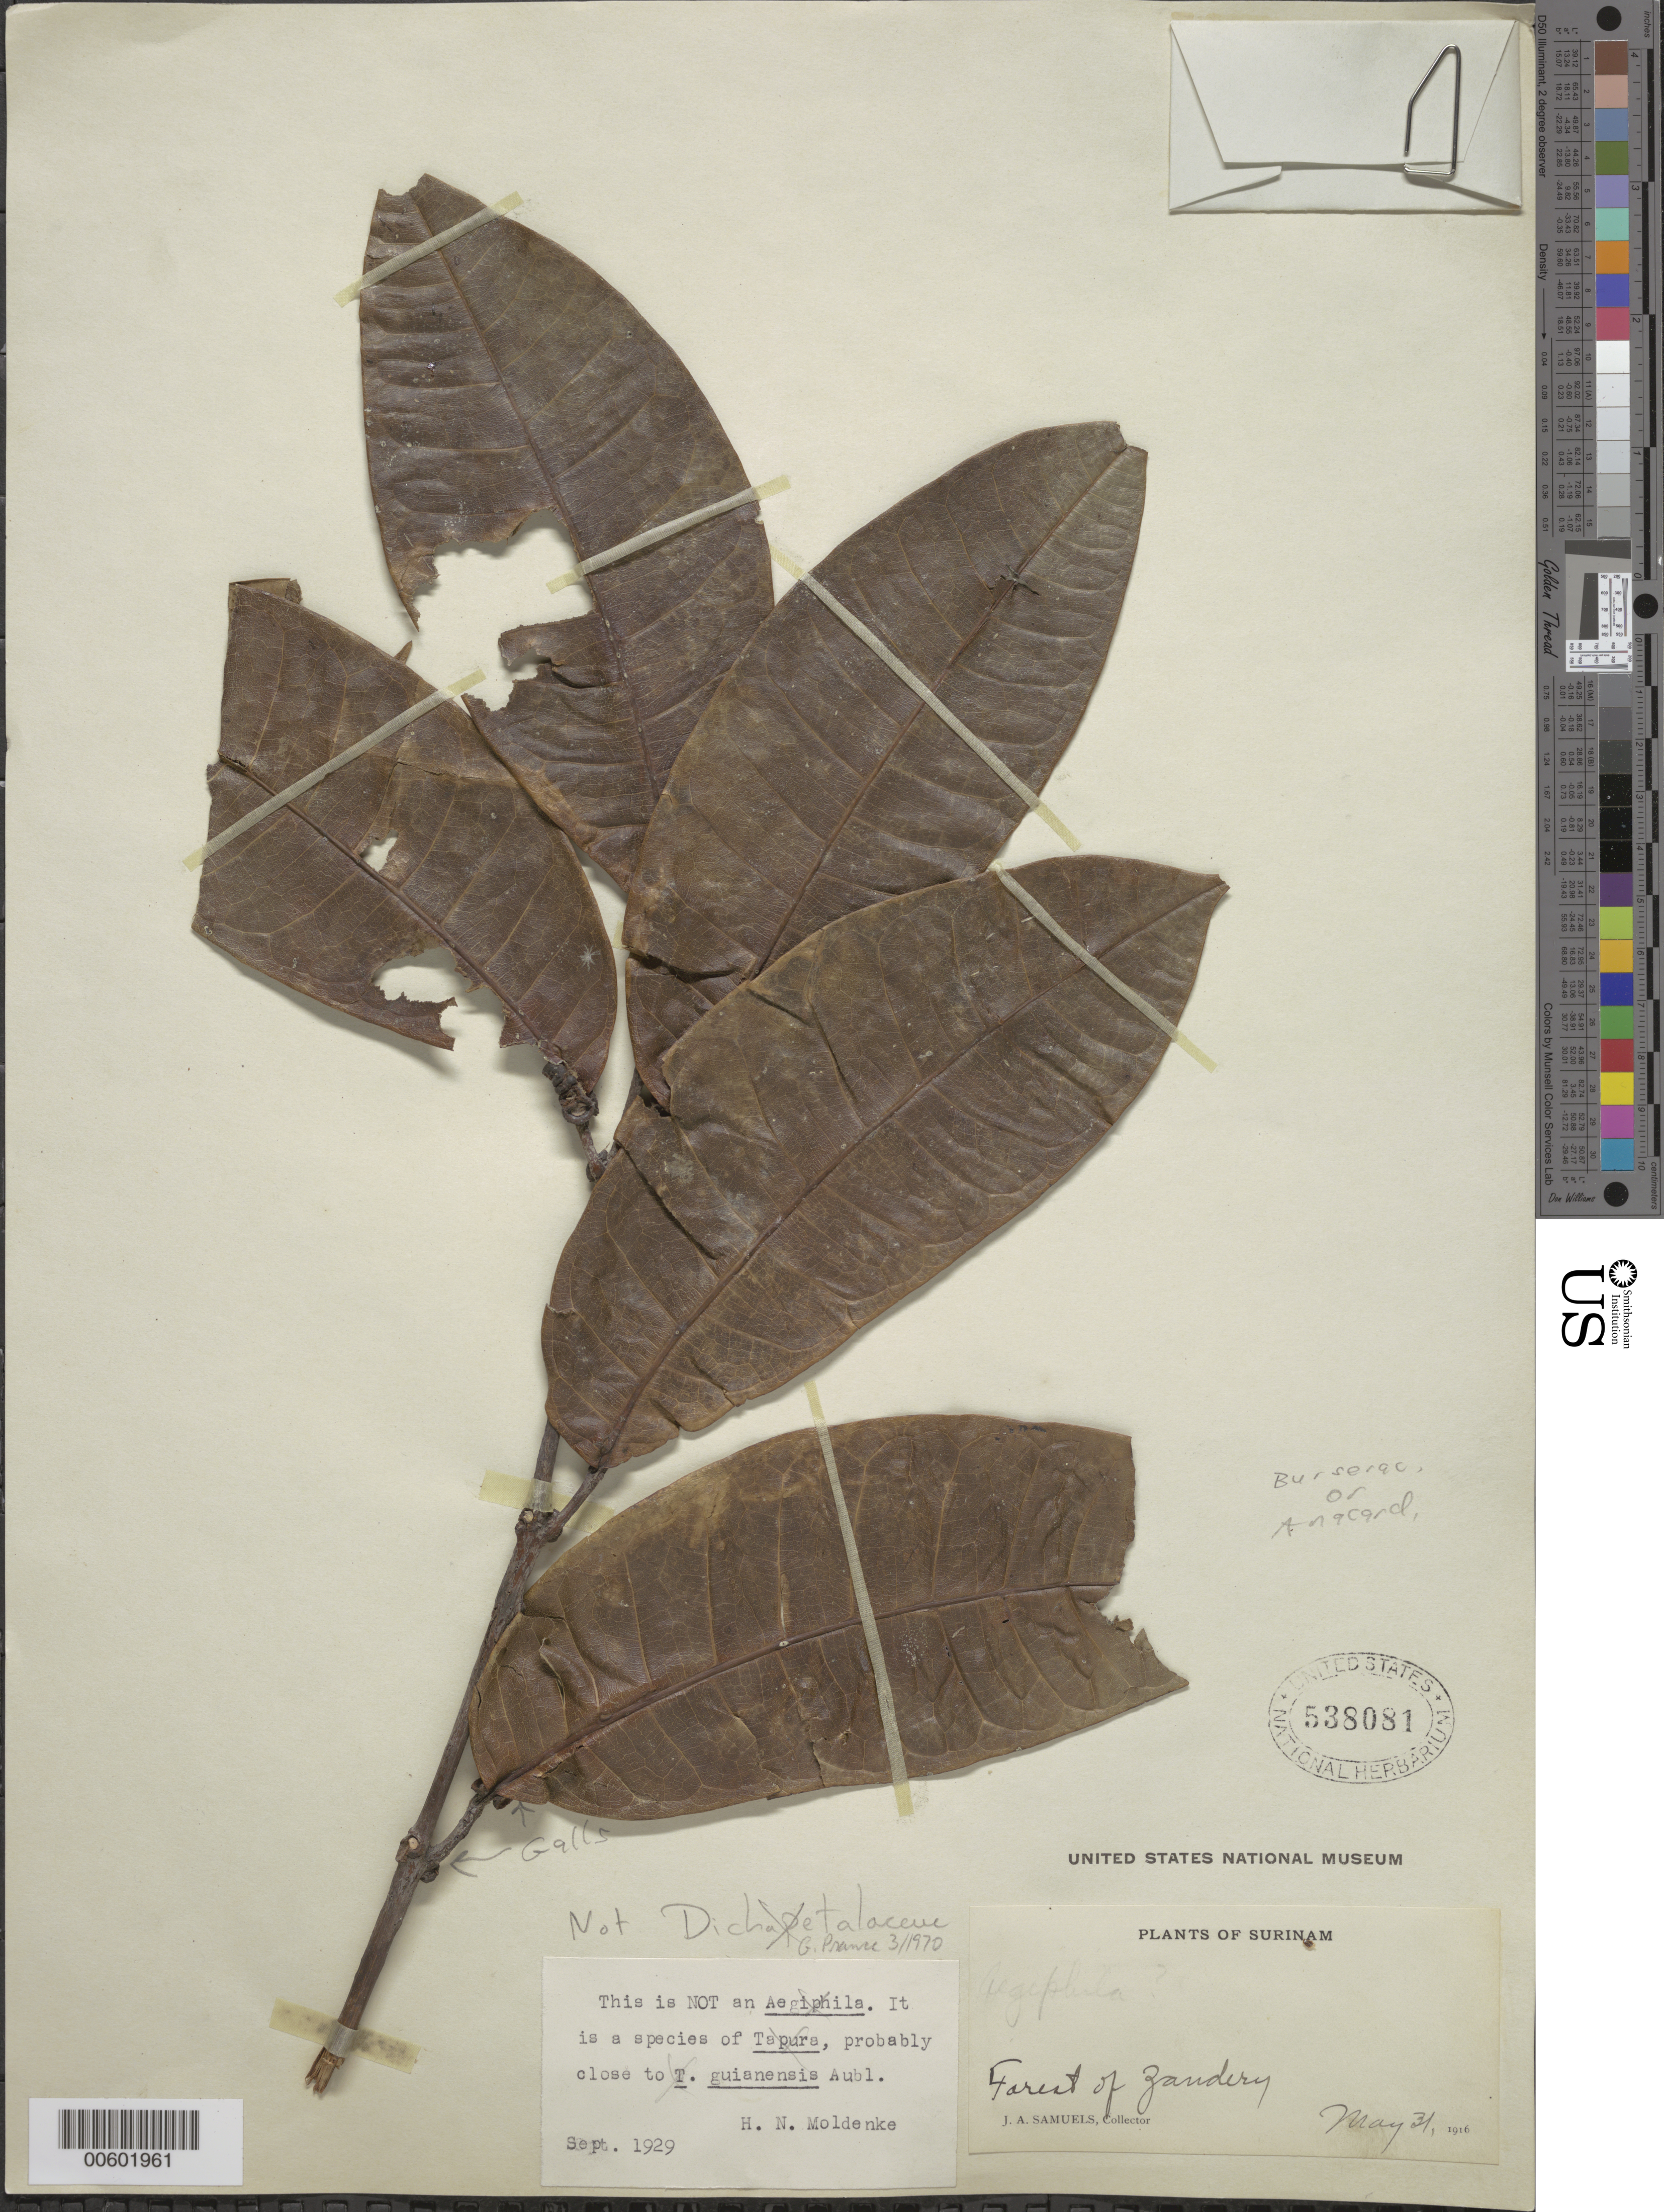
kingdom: Plantae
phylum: Tracheophyta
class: Magnoliopsida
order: Sapindales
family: Burseraceae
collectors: J. A. Samuels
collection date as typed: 31-May-16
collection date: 1916-05-31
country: Suriname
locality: Forest of Zandery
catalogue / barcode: US 538081